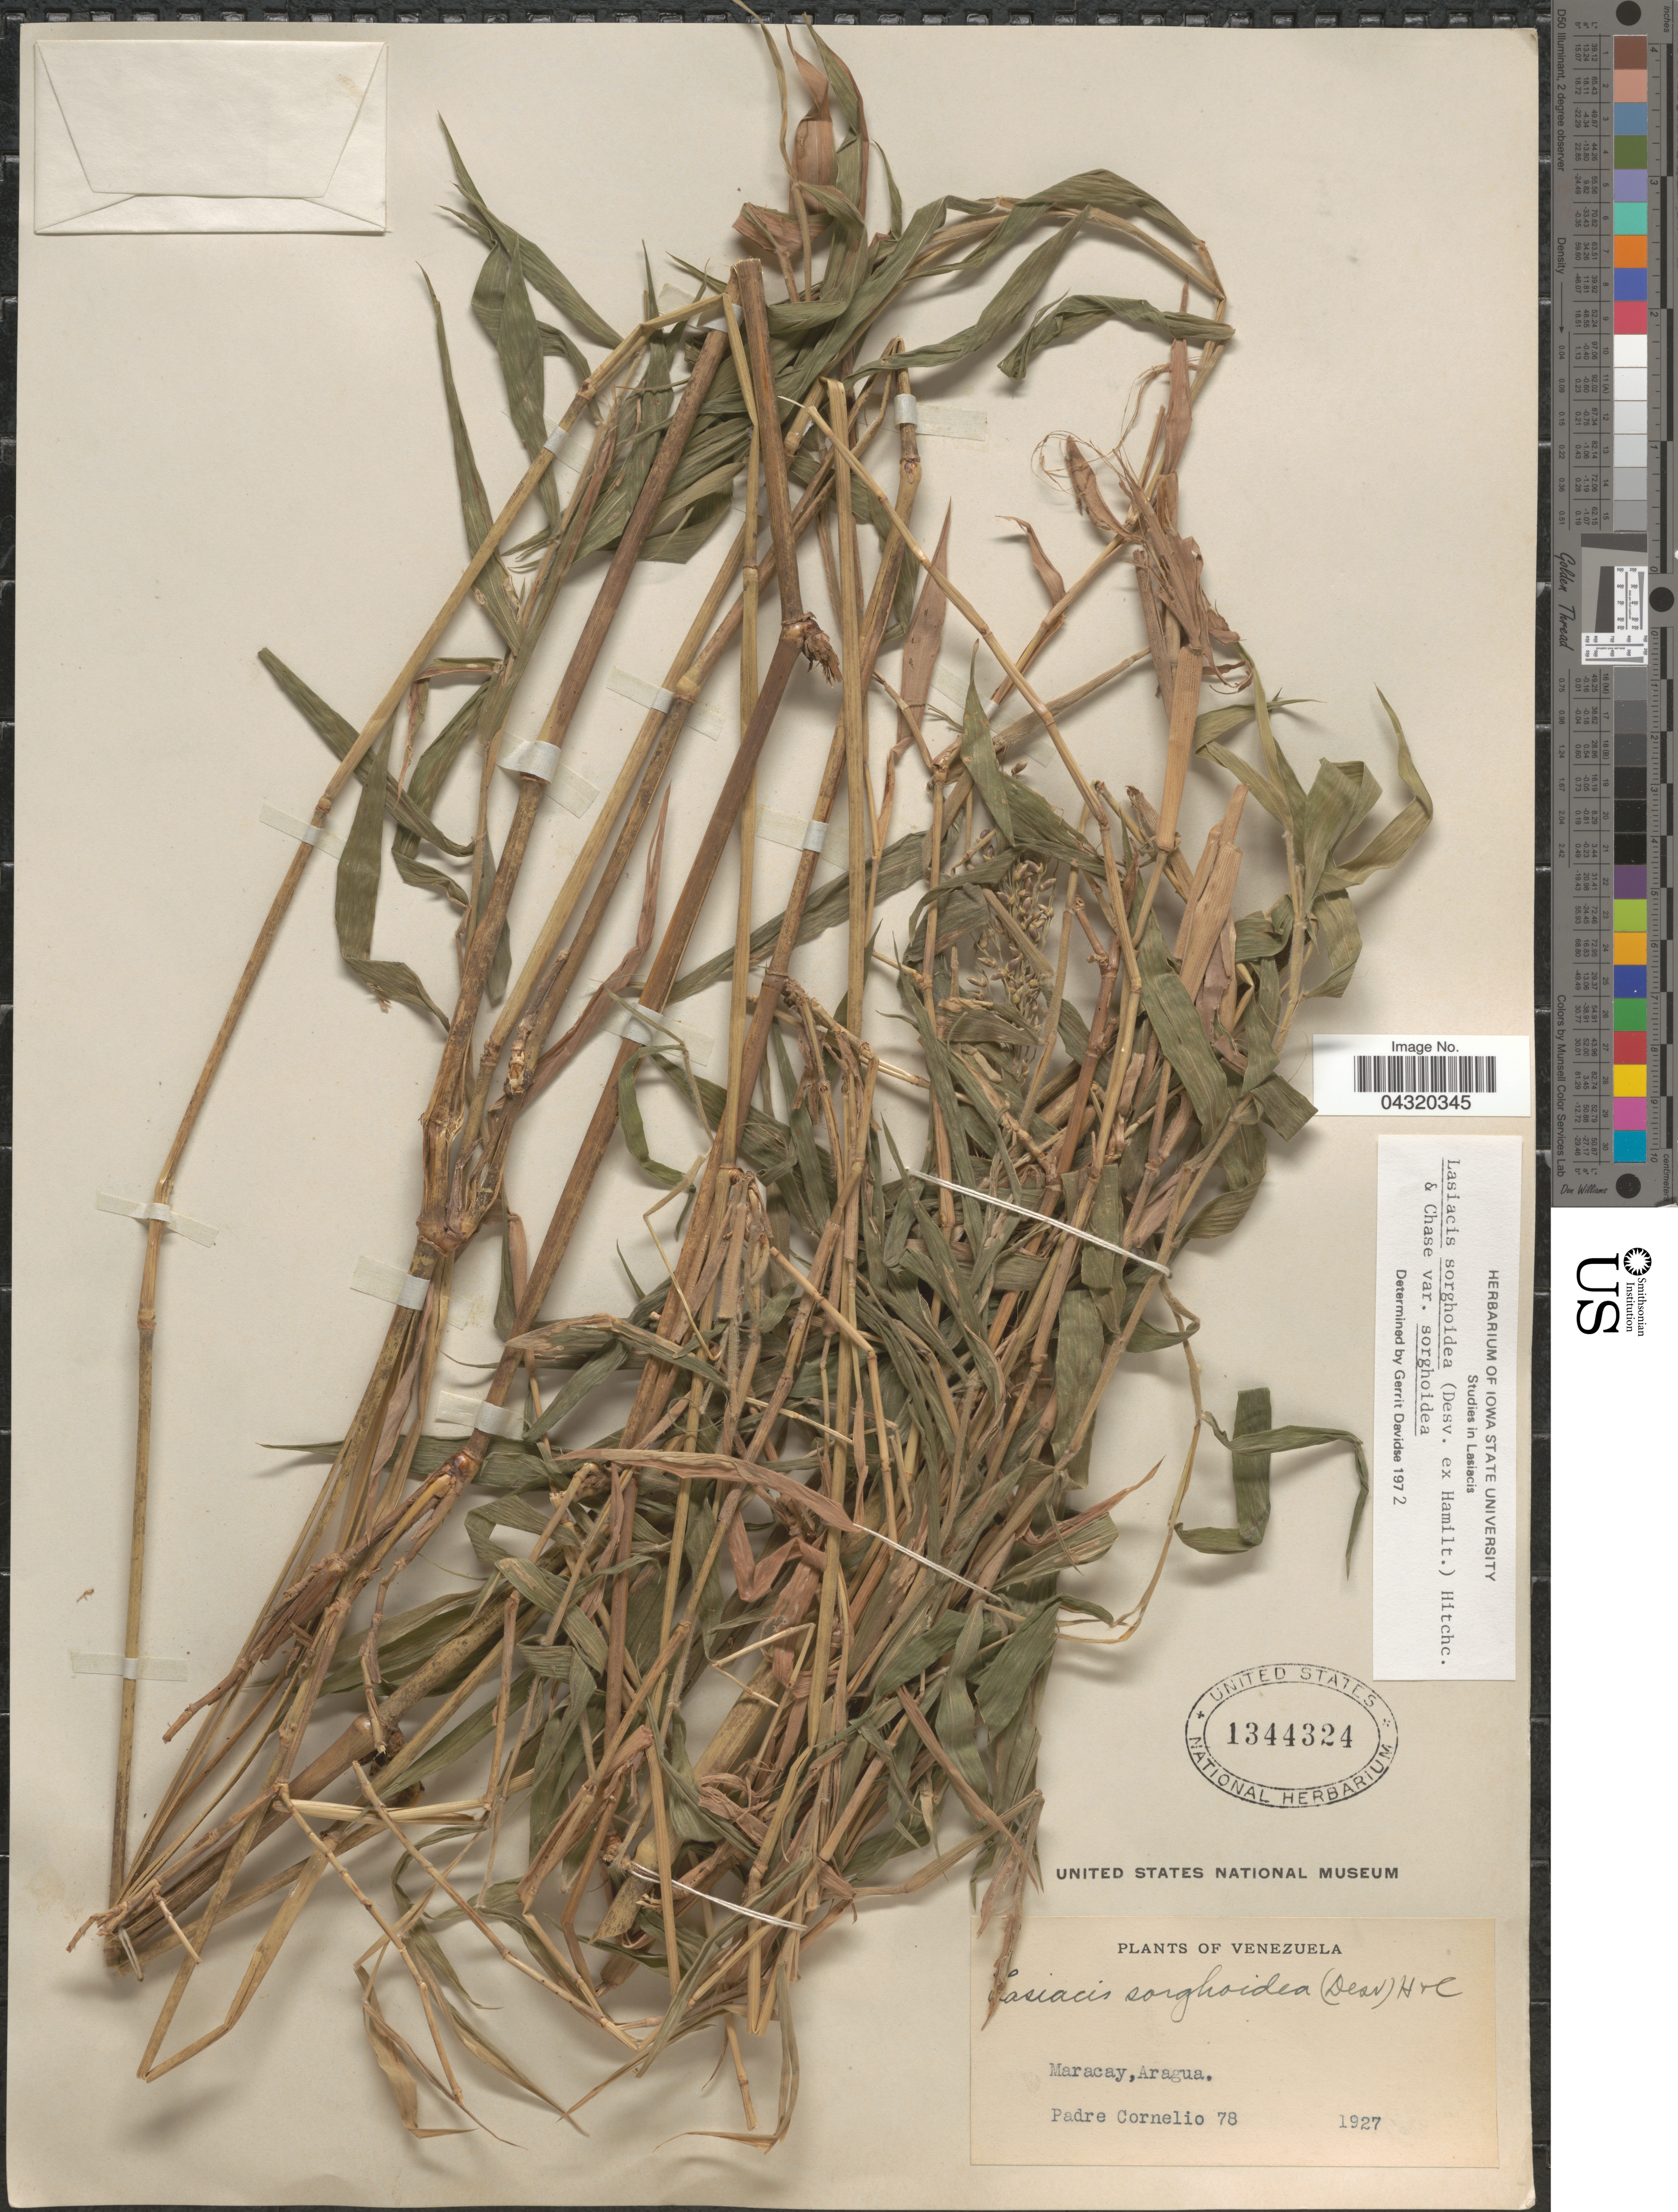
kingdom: Plantae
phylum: Tracheophyta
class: Liliopsida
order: Poales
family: Poaceae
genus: Lasiacis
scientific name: Lasiacis sorghoidea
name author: (Desv. ex Ham.) Hitchc. & Chase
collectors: P. Cornelio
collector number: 78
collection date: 1927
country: Venezuela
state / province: Aragua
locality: Maracay.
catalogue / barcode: US 1344324